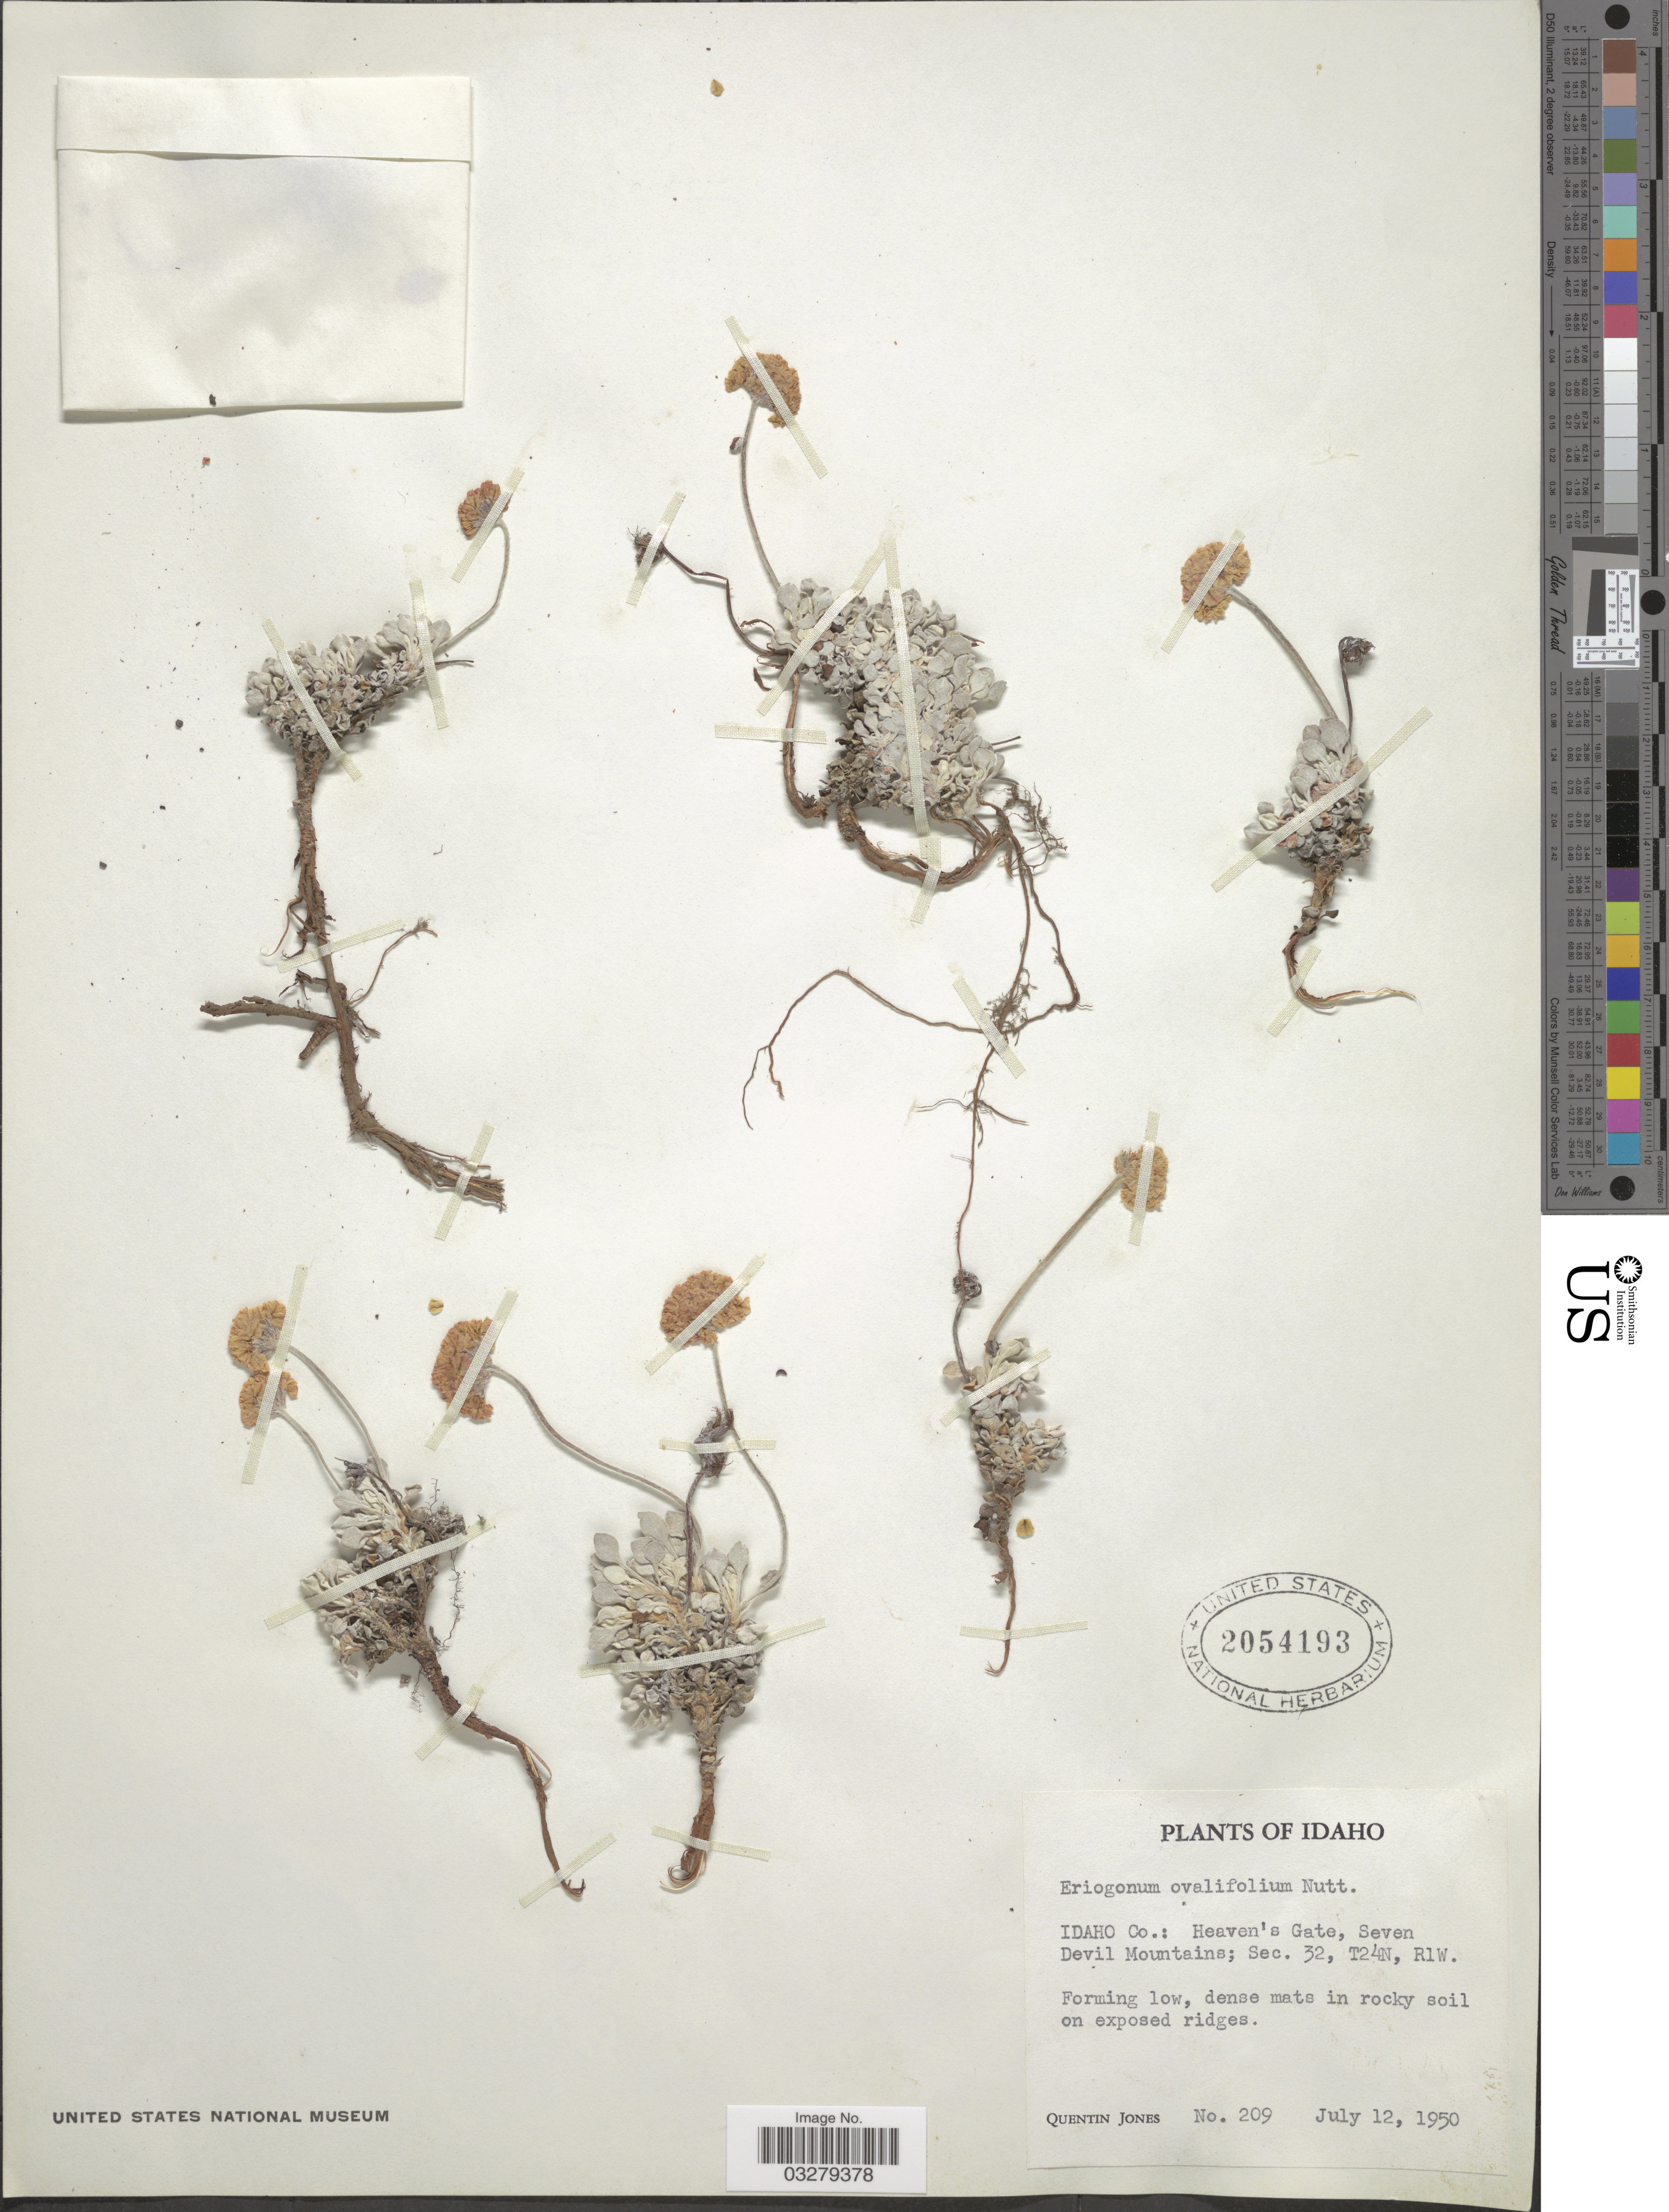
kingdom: Plantae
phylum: Tracheophyta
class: Magnoliopsida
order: Caryophyllales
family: Polygonaceae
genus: Eriogonum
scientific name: Eriogonum ovalifolium var. depressum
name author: Blank.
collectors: Q. Jones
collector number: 209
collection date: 1950-07-12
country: United States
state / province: Idaho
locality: Idaho Co.: Heaven's Gate, Seven Devil Mountains; Sec. 32, T24N, R1W.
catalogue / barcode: US 2054193